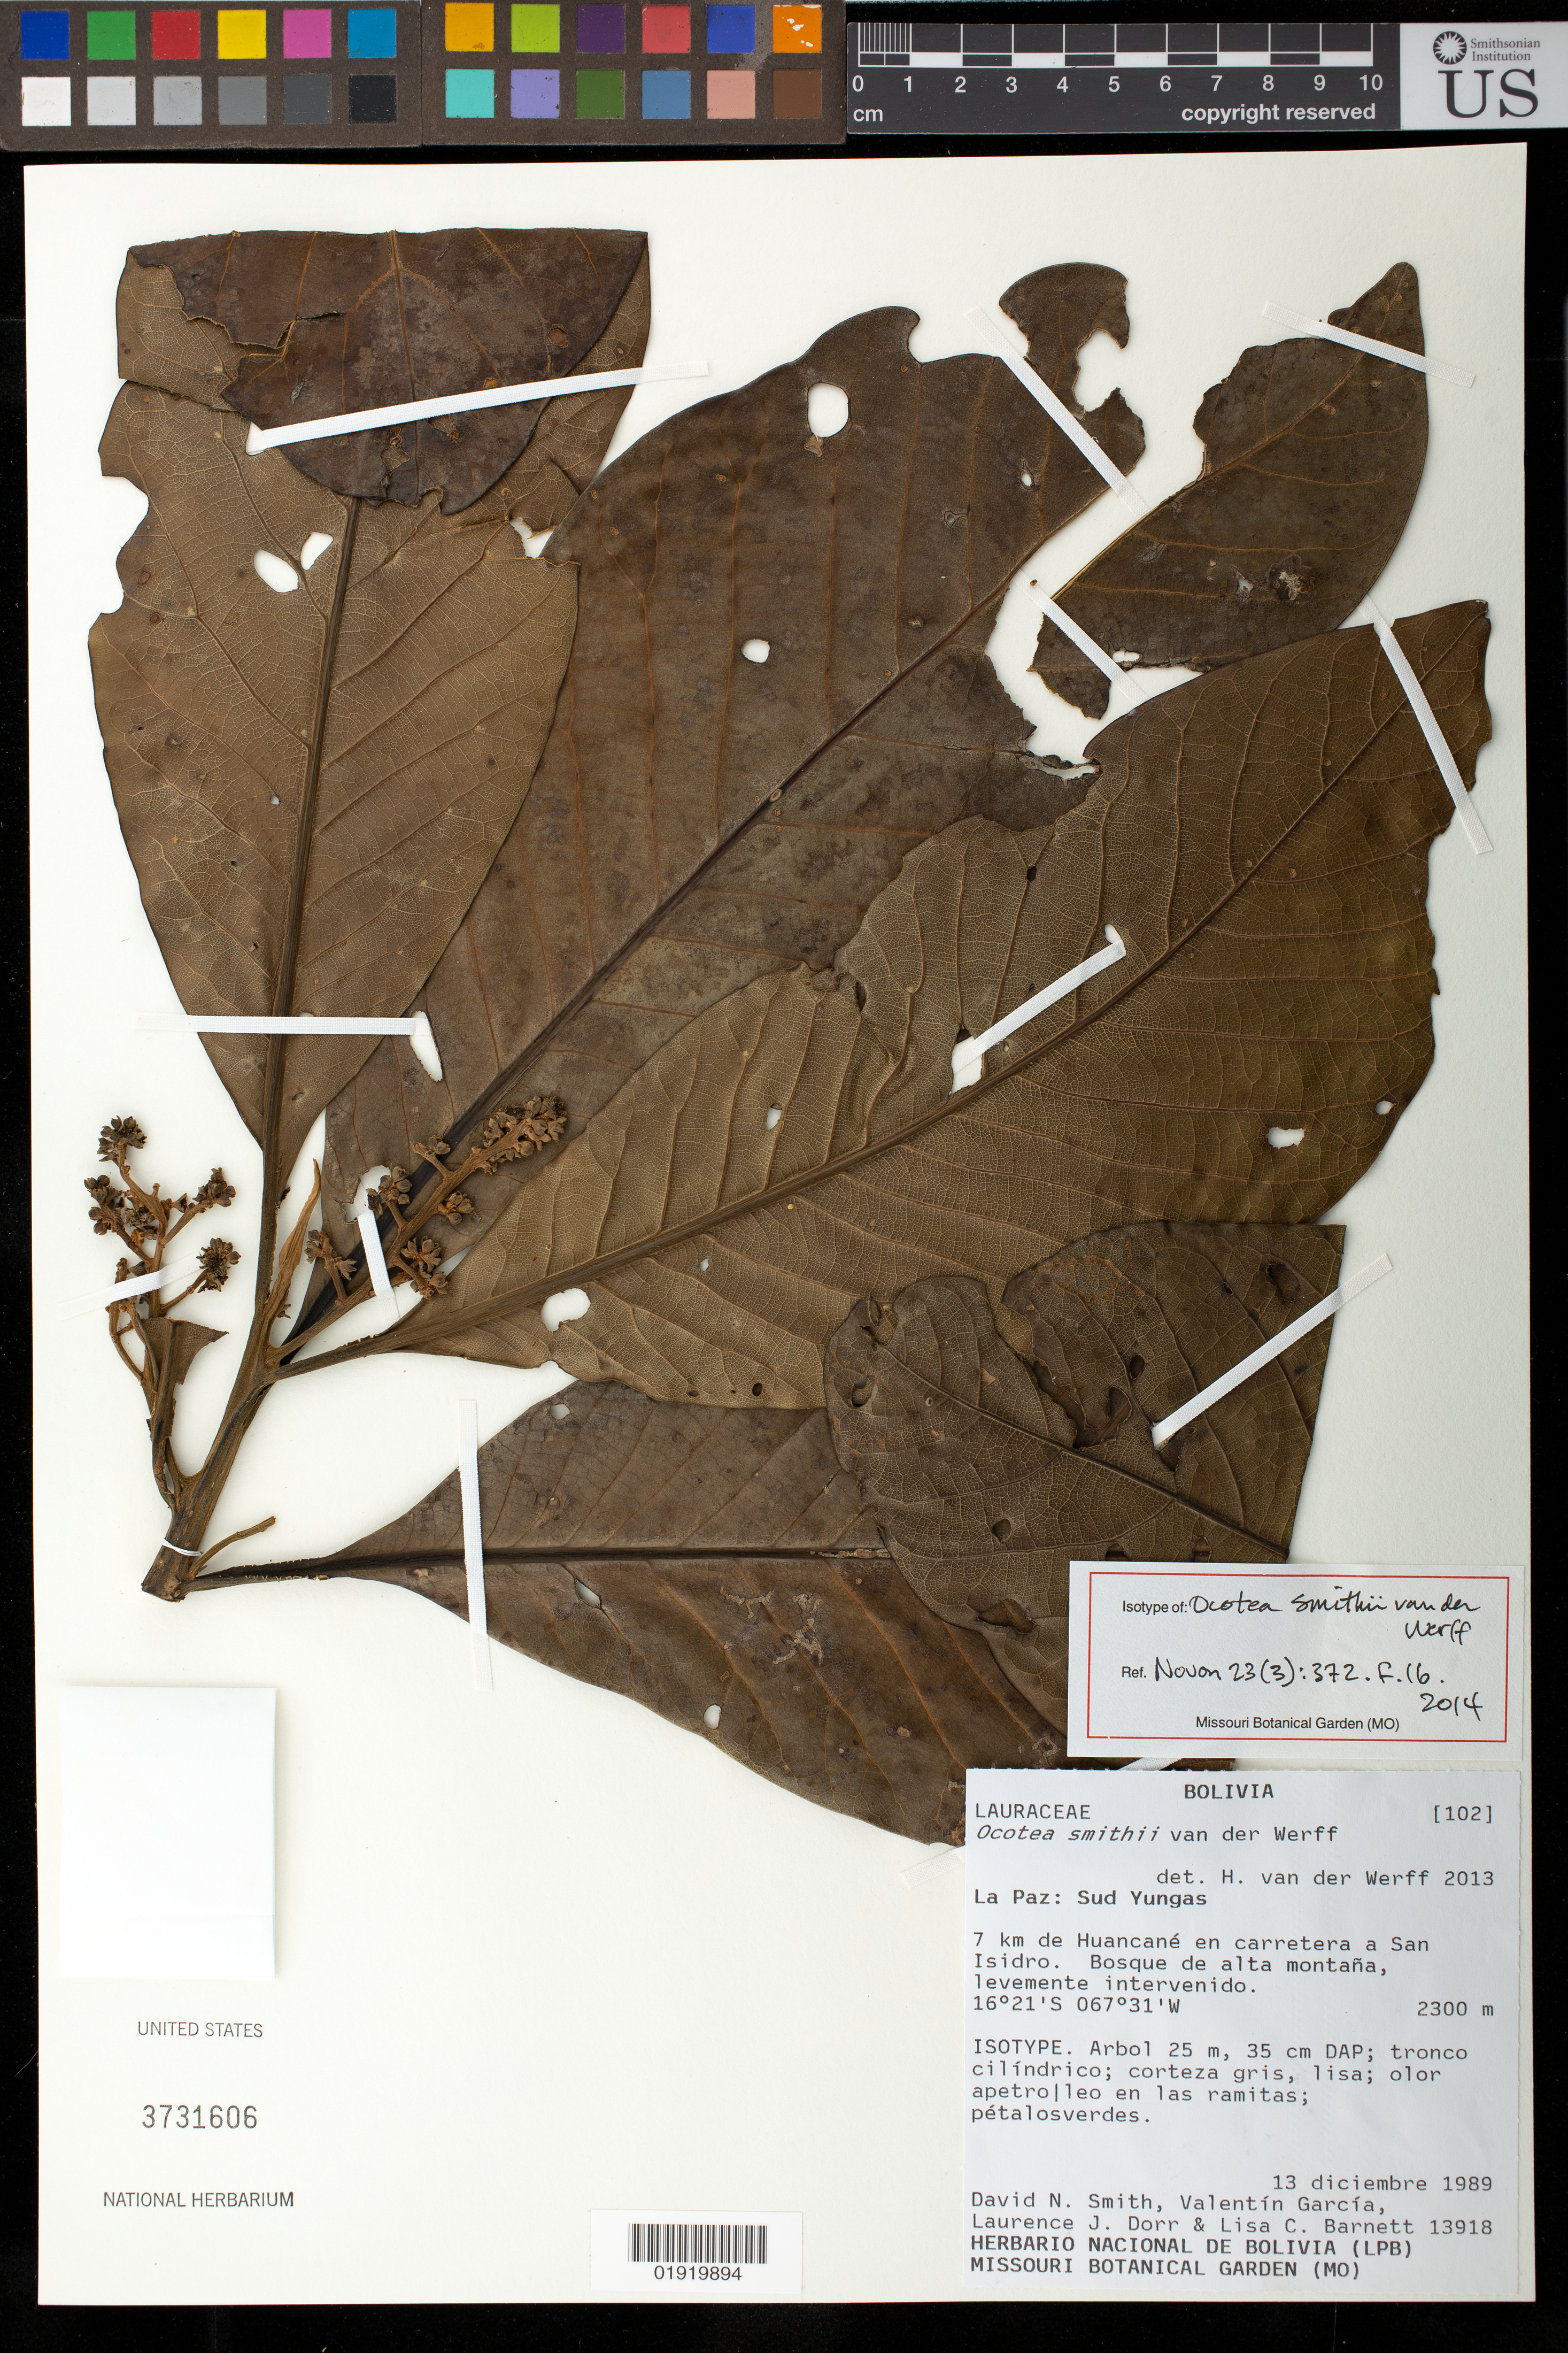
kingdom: Plantae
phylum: Tracheophyta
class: Magnoliopsida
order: Laurales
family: Lauraceae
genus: Ocotea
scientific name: Ocotea smithii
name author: van der Werff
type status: Isotype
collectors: D. Smith, V. Garcia, L. J. Dorr & L. C. Barnett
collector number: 13918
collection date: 1989-12-13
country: Bolivia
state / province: La Paz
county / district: Sud Yungas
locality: La Paz: Sud Yungas. 7 km de Huancané en carretera a San Isidro.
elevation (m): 2300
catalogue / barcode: US 3731606